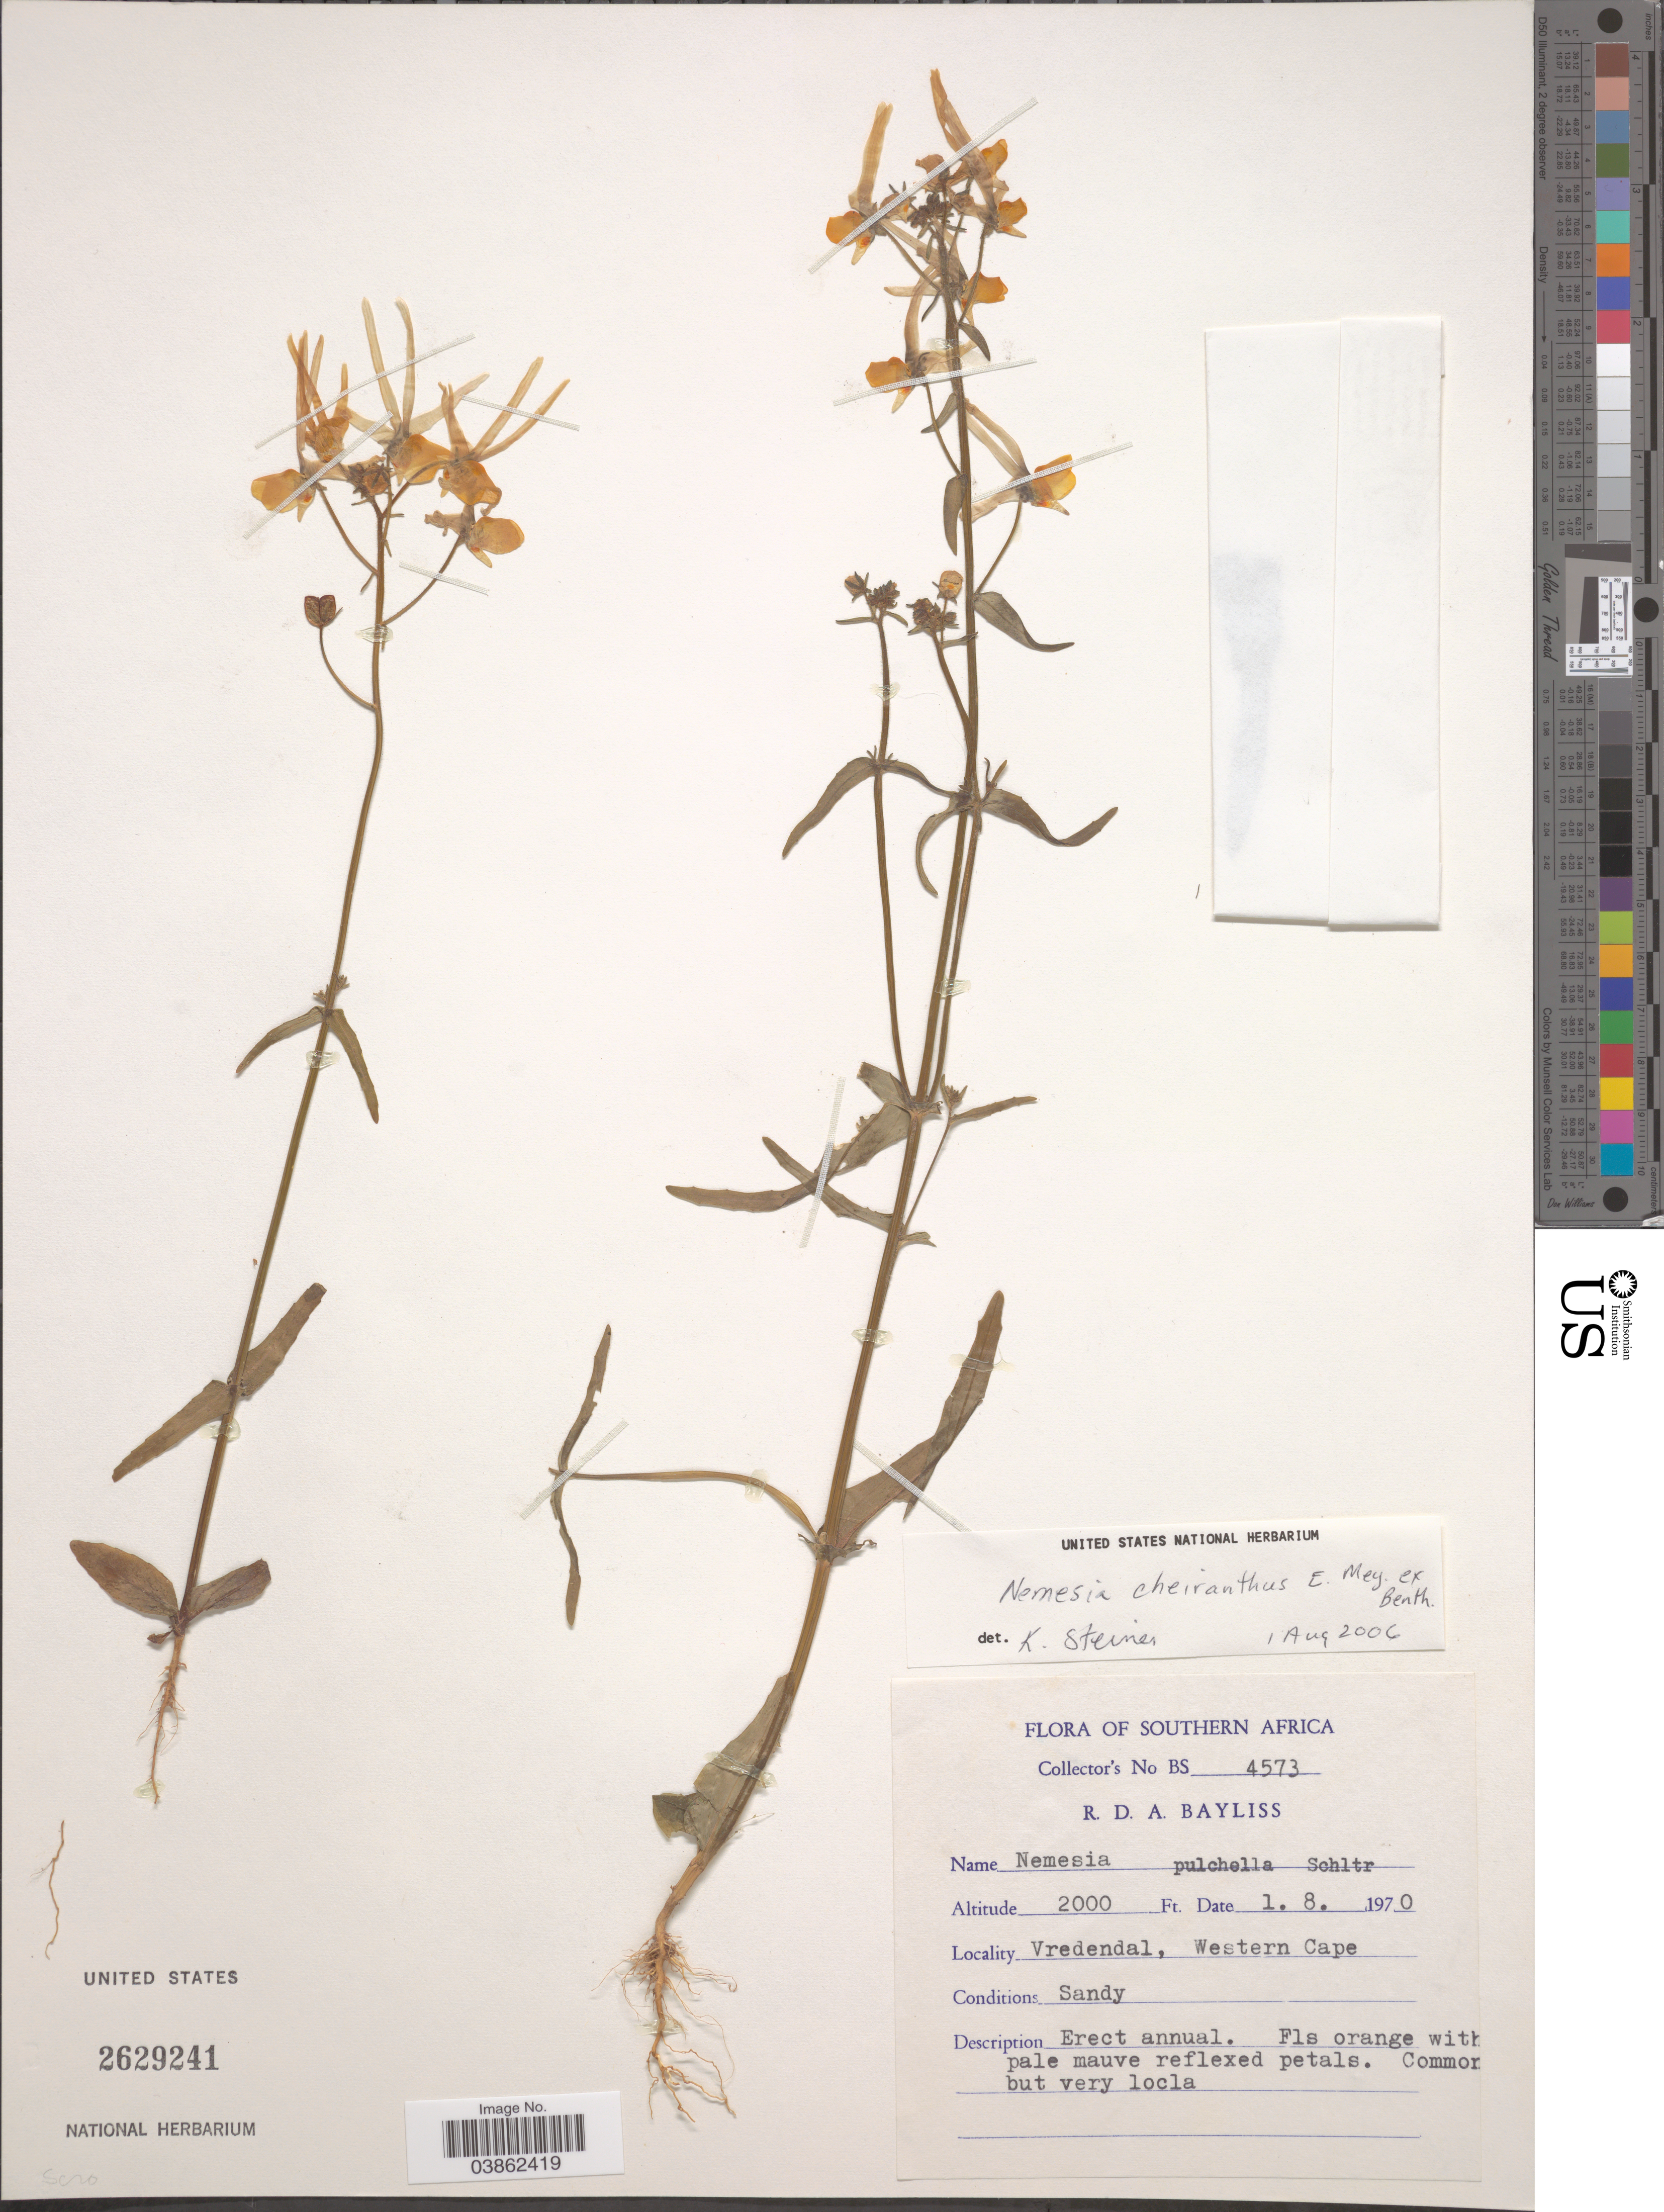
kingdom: Plantae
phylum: Tracheophyta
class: Magnoliopsida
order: Lamiales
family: Scrophulariaceae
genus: Nemesia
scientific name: Nemesia cheiranthus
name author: E. Mey. ex Benth.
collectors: R. Bayliss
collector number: BS4573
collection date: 1970-08-01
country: South Africa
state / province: Western Cape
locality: Southern Africa. Vredendal.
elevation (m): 610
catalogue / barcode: US 2629241